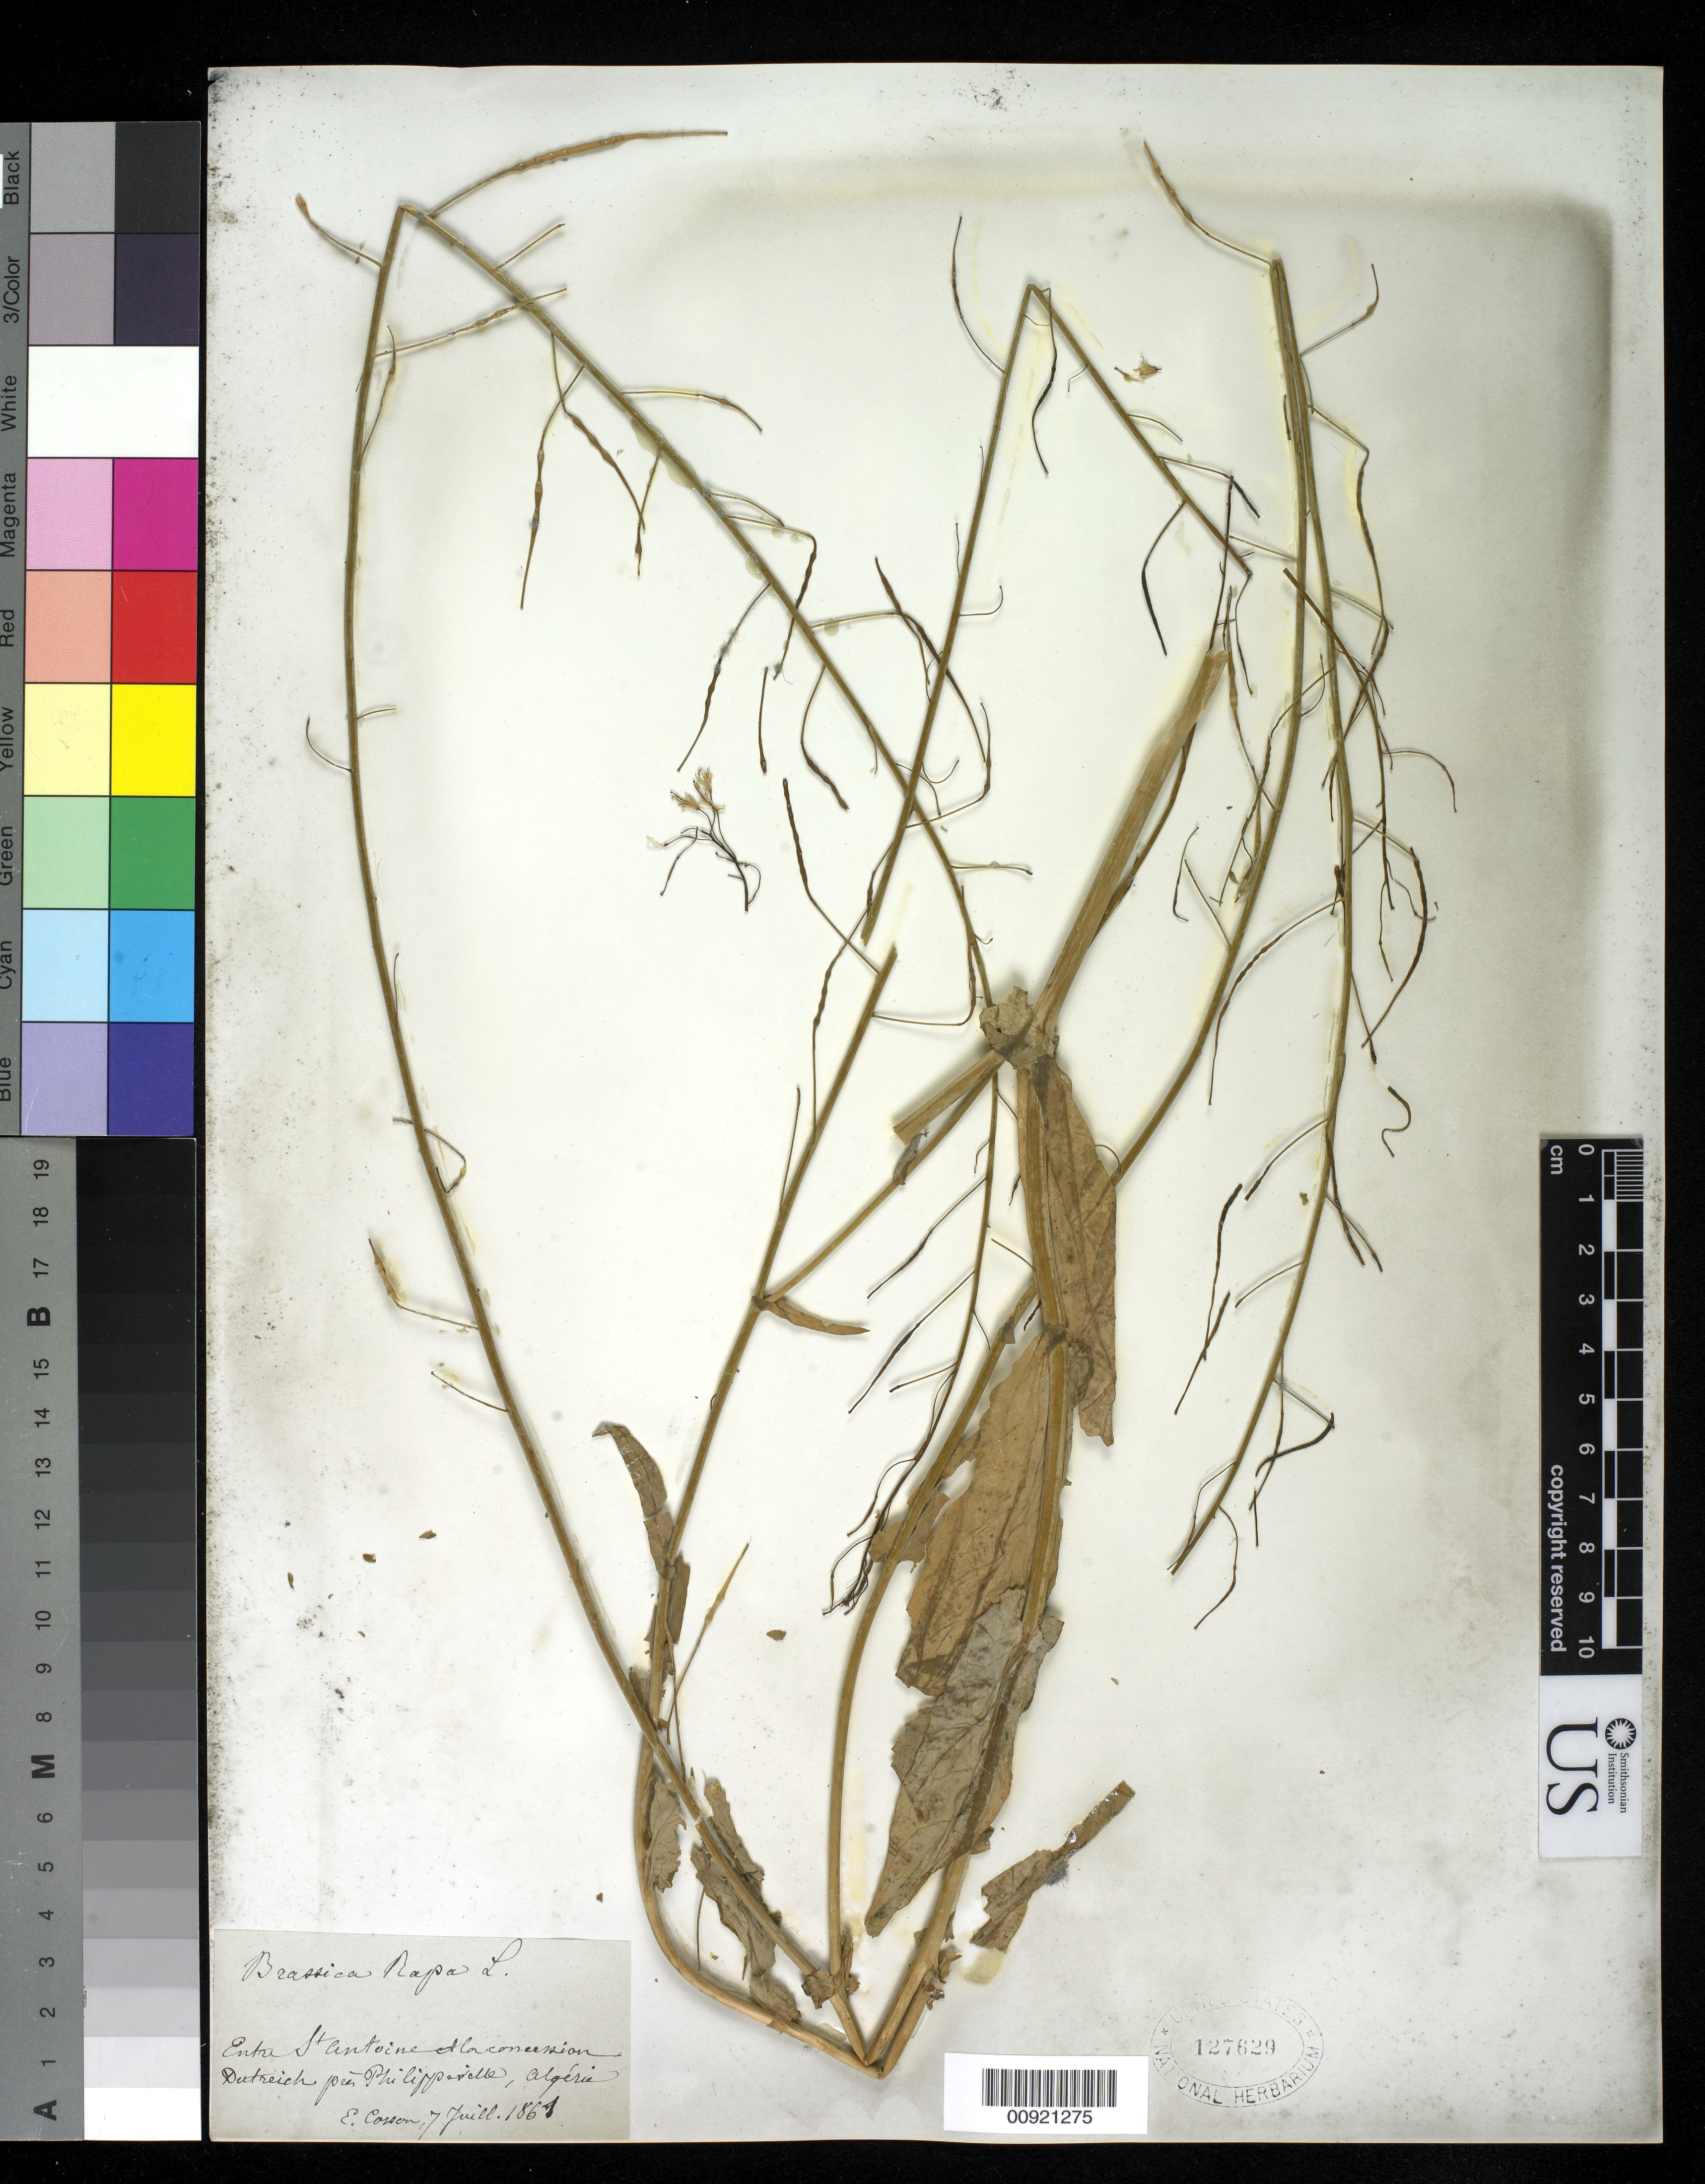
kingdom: Plantae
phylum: Tracheophyta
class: Magnoliopsida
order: Brassicales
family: Brassicaceae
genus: Brassica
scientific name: Brassica napus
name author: L.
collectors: Casson, E.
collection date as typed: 07 Jul 1867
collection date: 1867-07-07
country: Algeria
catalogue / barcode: US 127629